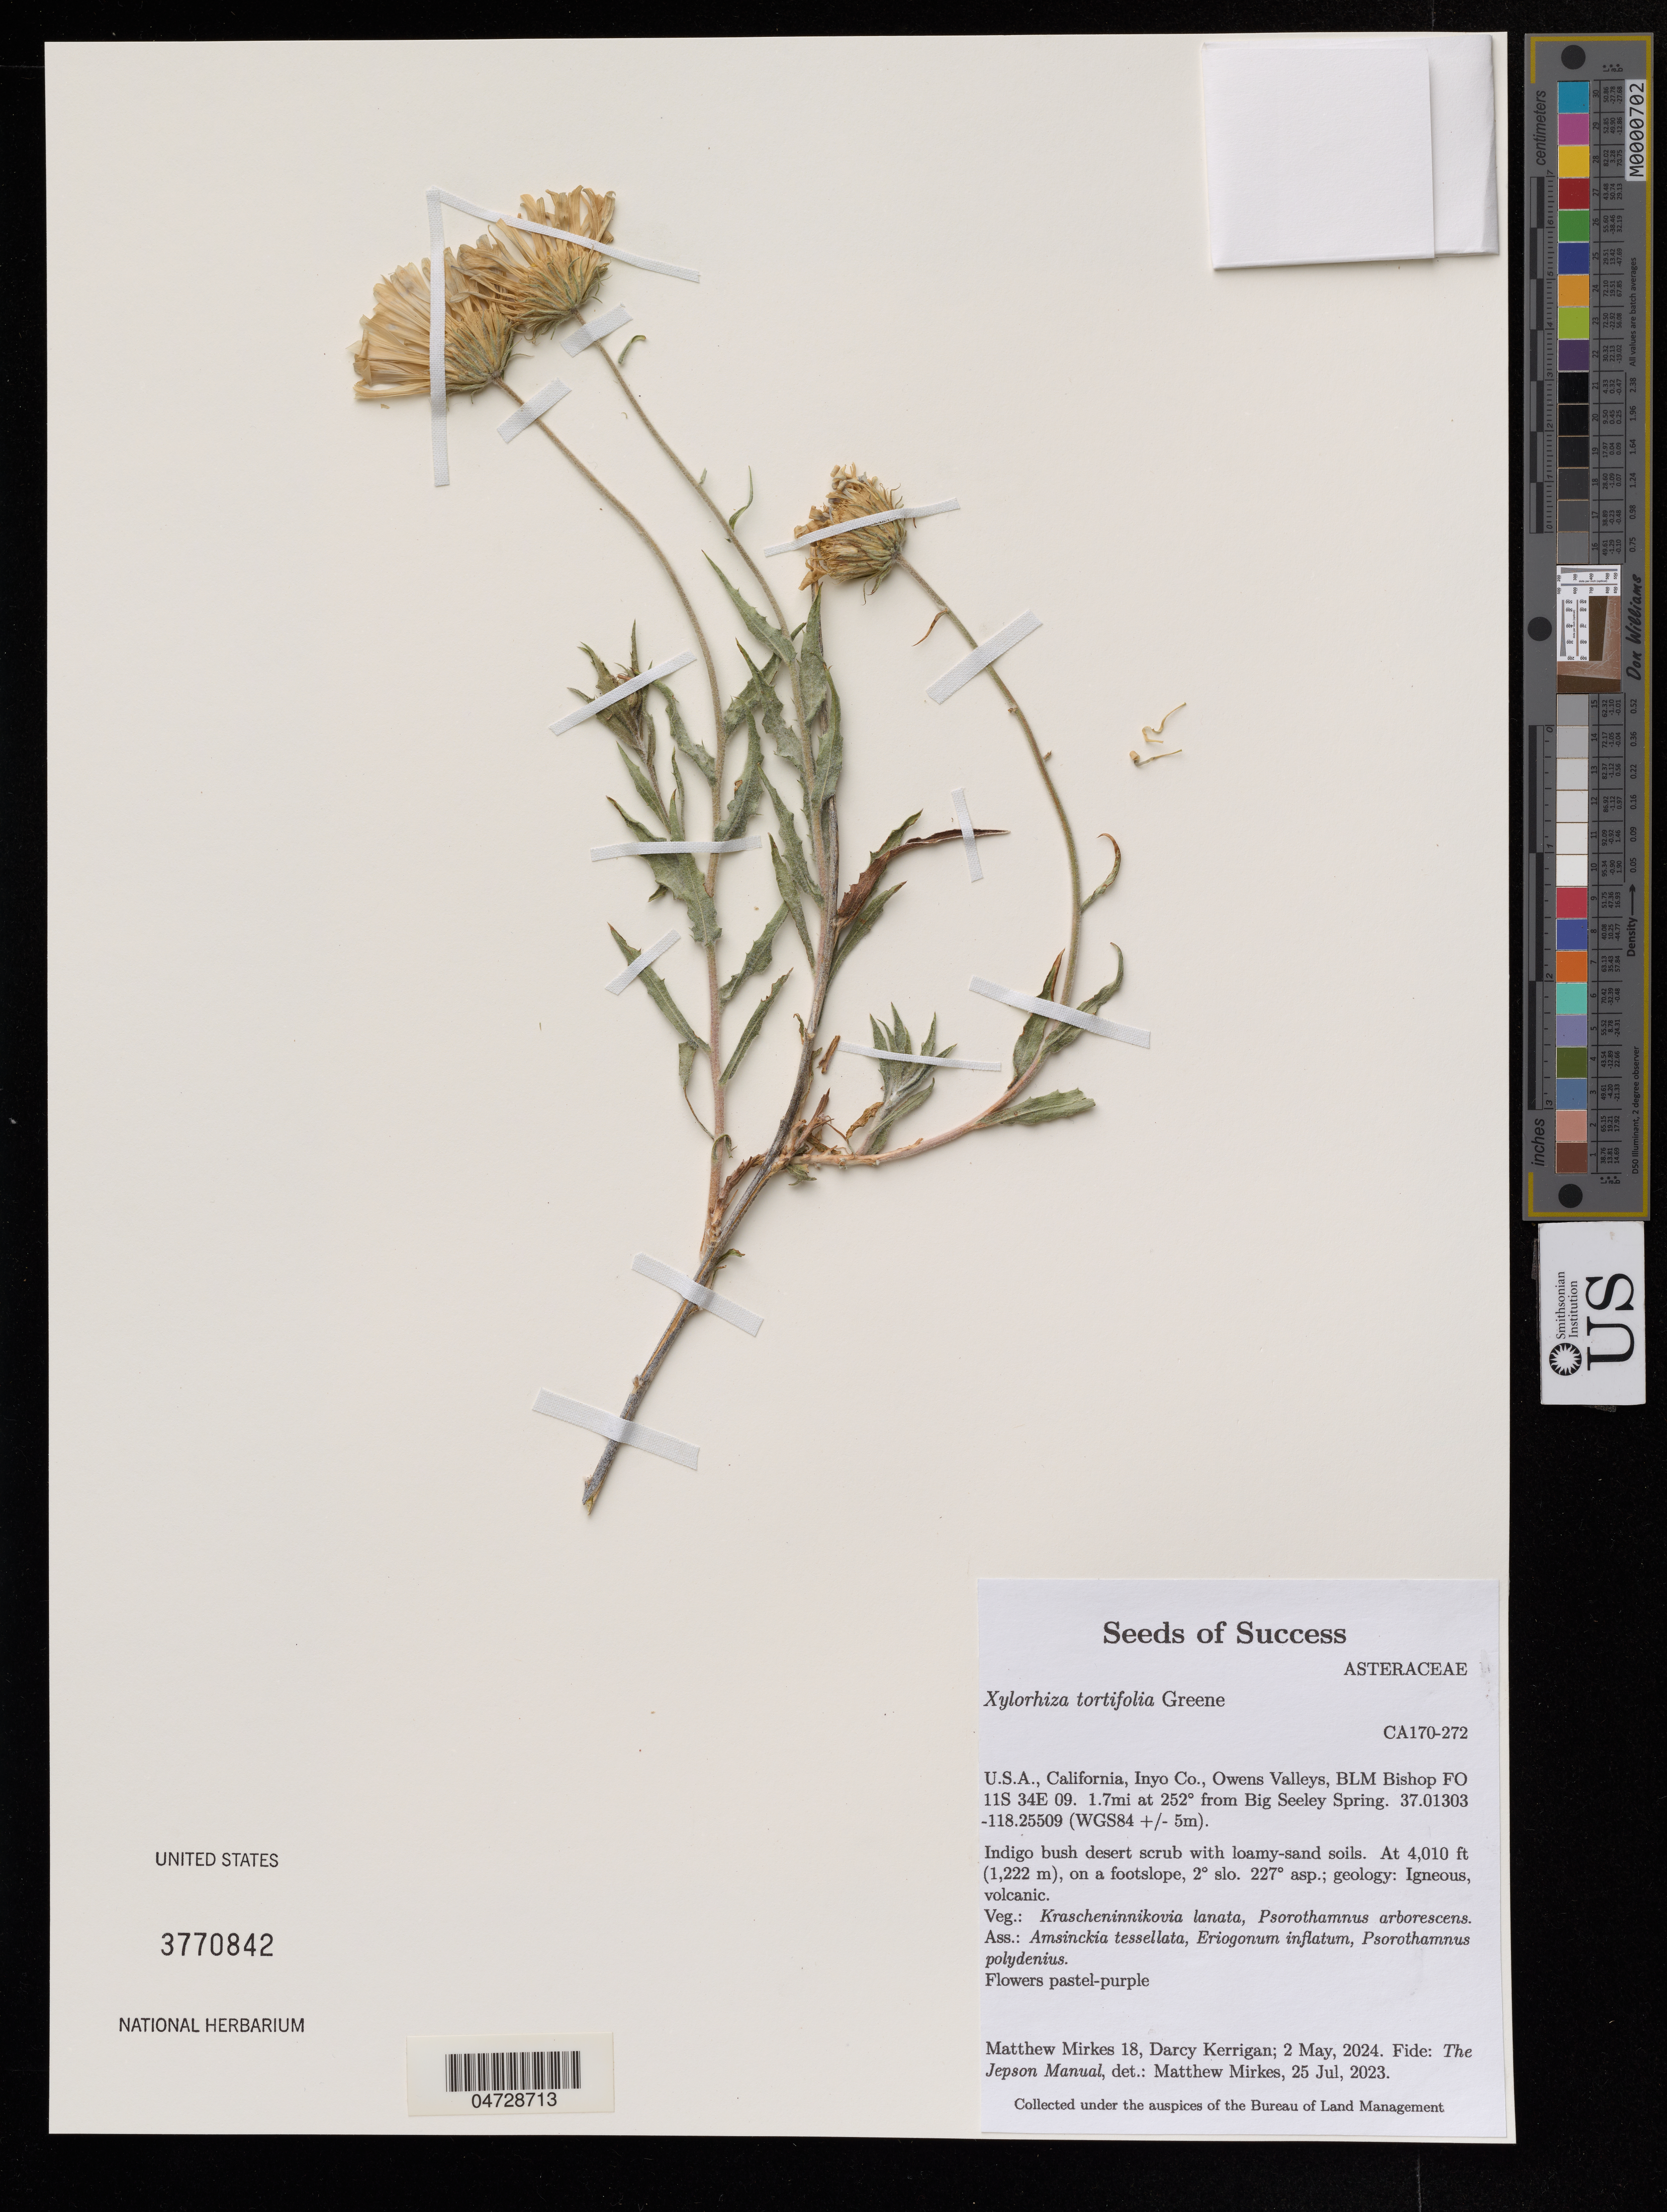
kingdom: Plantae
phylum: Tracheophyta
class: Magnoliopsida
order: Asterales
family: Asteraceae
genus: Xylorhiza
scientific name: Xylorhiza tortifolia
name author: (Torr. & A. Gray) Greene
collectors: M. Mirkes & D. Kerrigan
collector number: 18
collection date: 2024-09-02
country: United States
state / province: California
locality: Inyo Co., Owens Valleys, BLM Bishop FO 11S 34E 09. 1.7mi at 252° from Big Seeley Spring.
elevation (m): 1222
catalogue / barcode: US 3770842